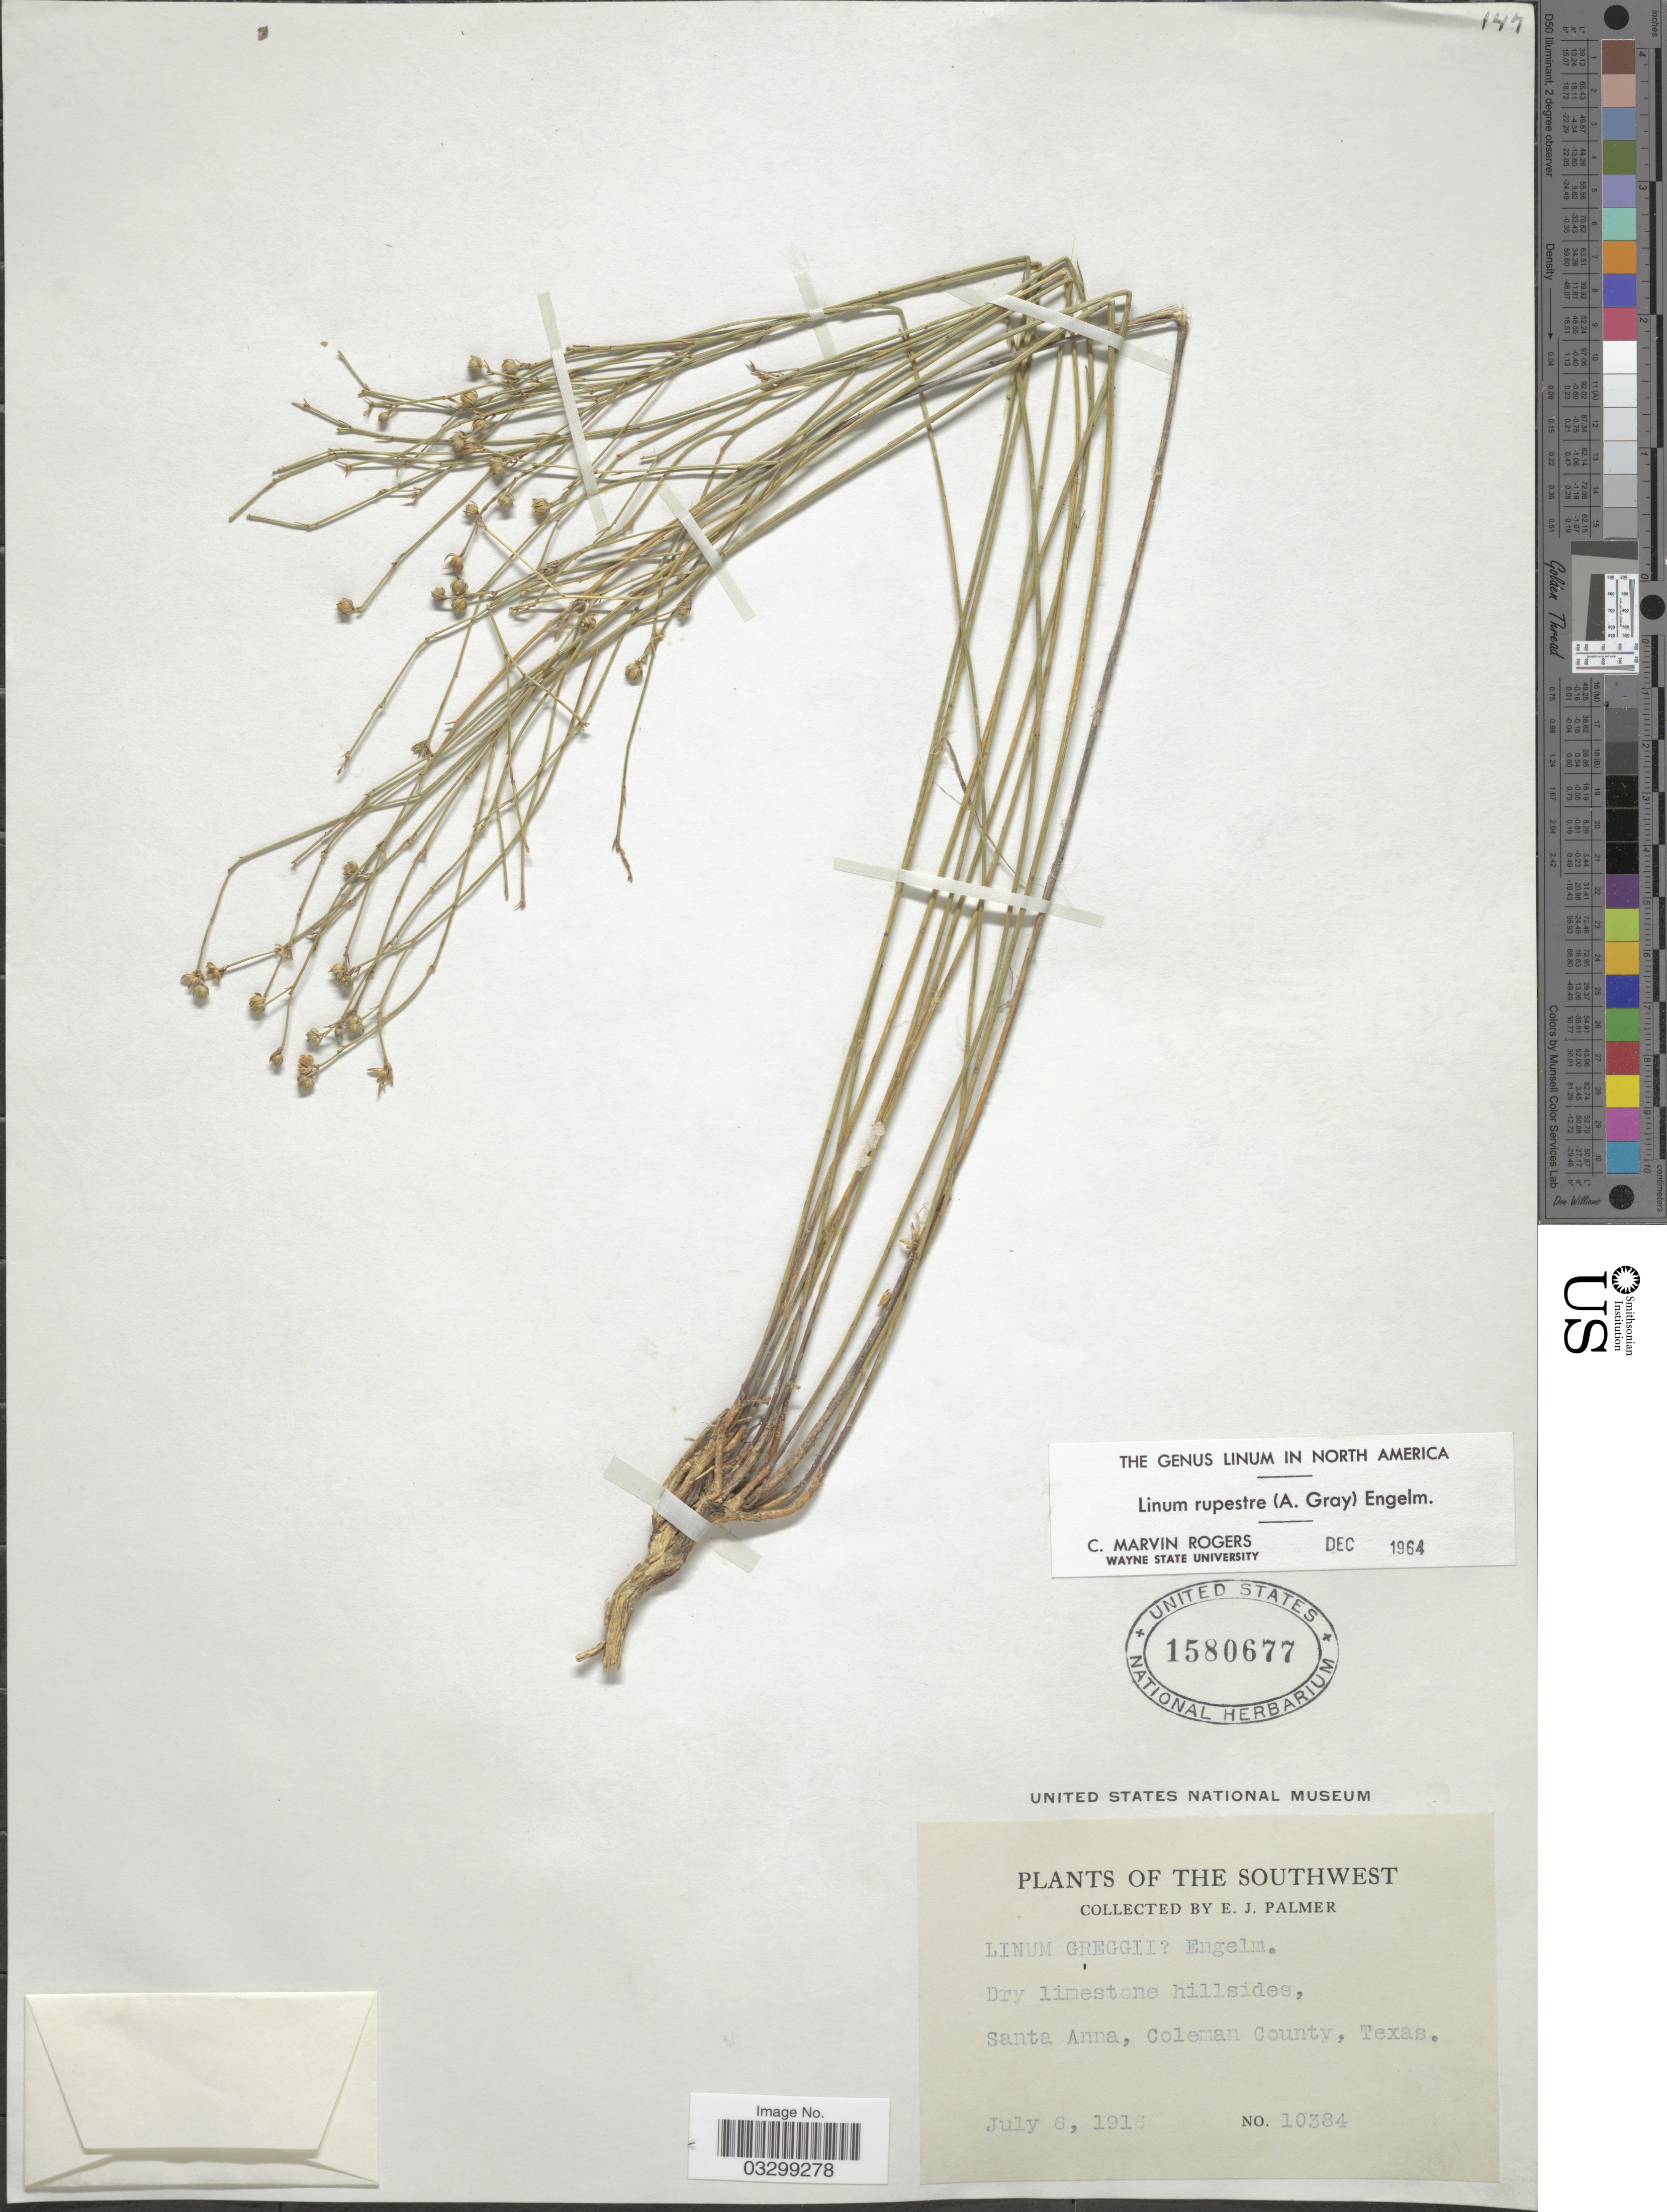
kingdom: Plantae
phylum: Tracheophyta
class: Magnoliopsida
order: Malpighiales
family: Linaceae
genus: Linum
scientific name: Linum rupestre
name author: Engelm.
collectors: E. J. Palmer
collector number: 10384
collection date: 1916-07-06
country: United States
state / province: Texas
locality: The Southwest. Santa Anna, Coleman County.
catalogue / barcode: US 1580677